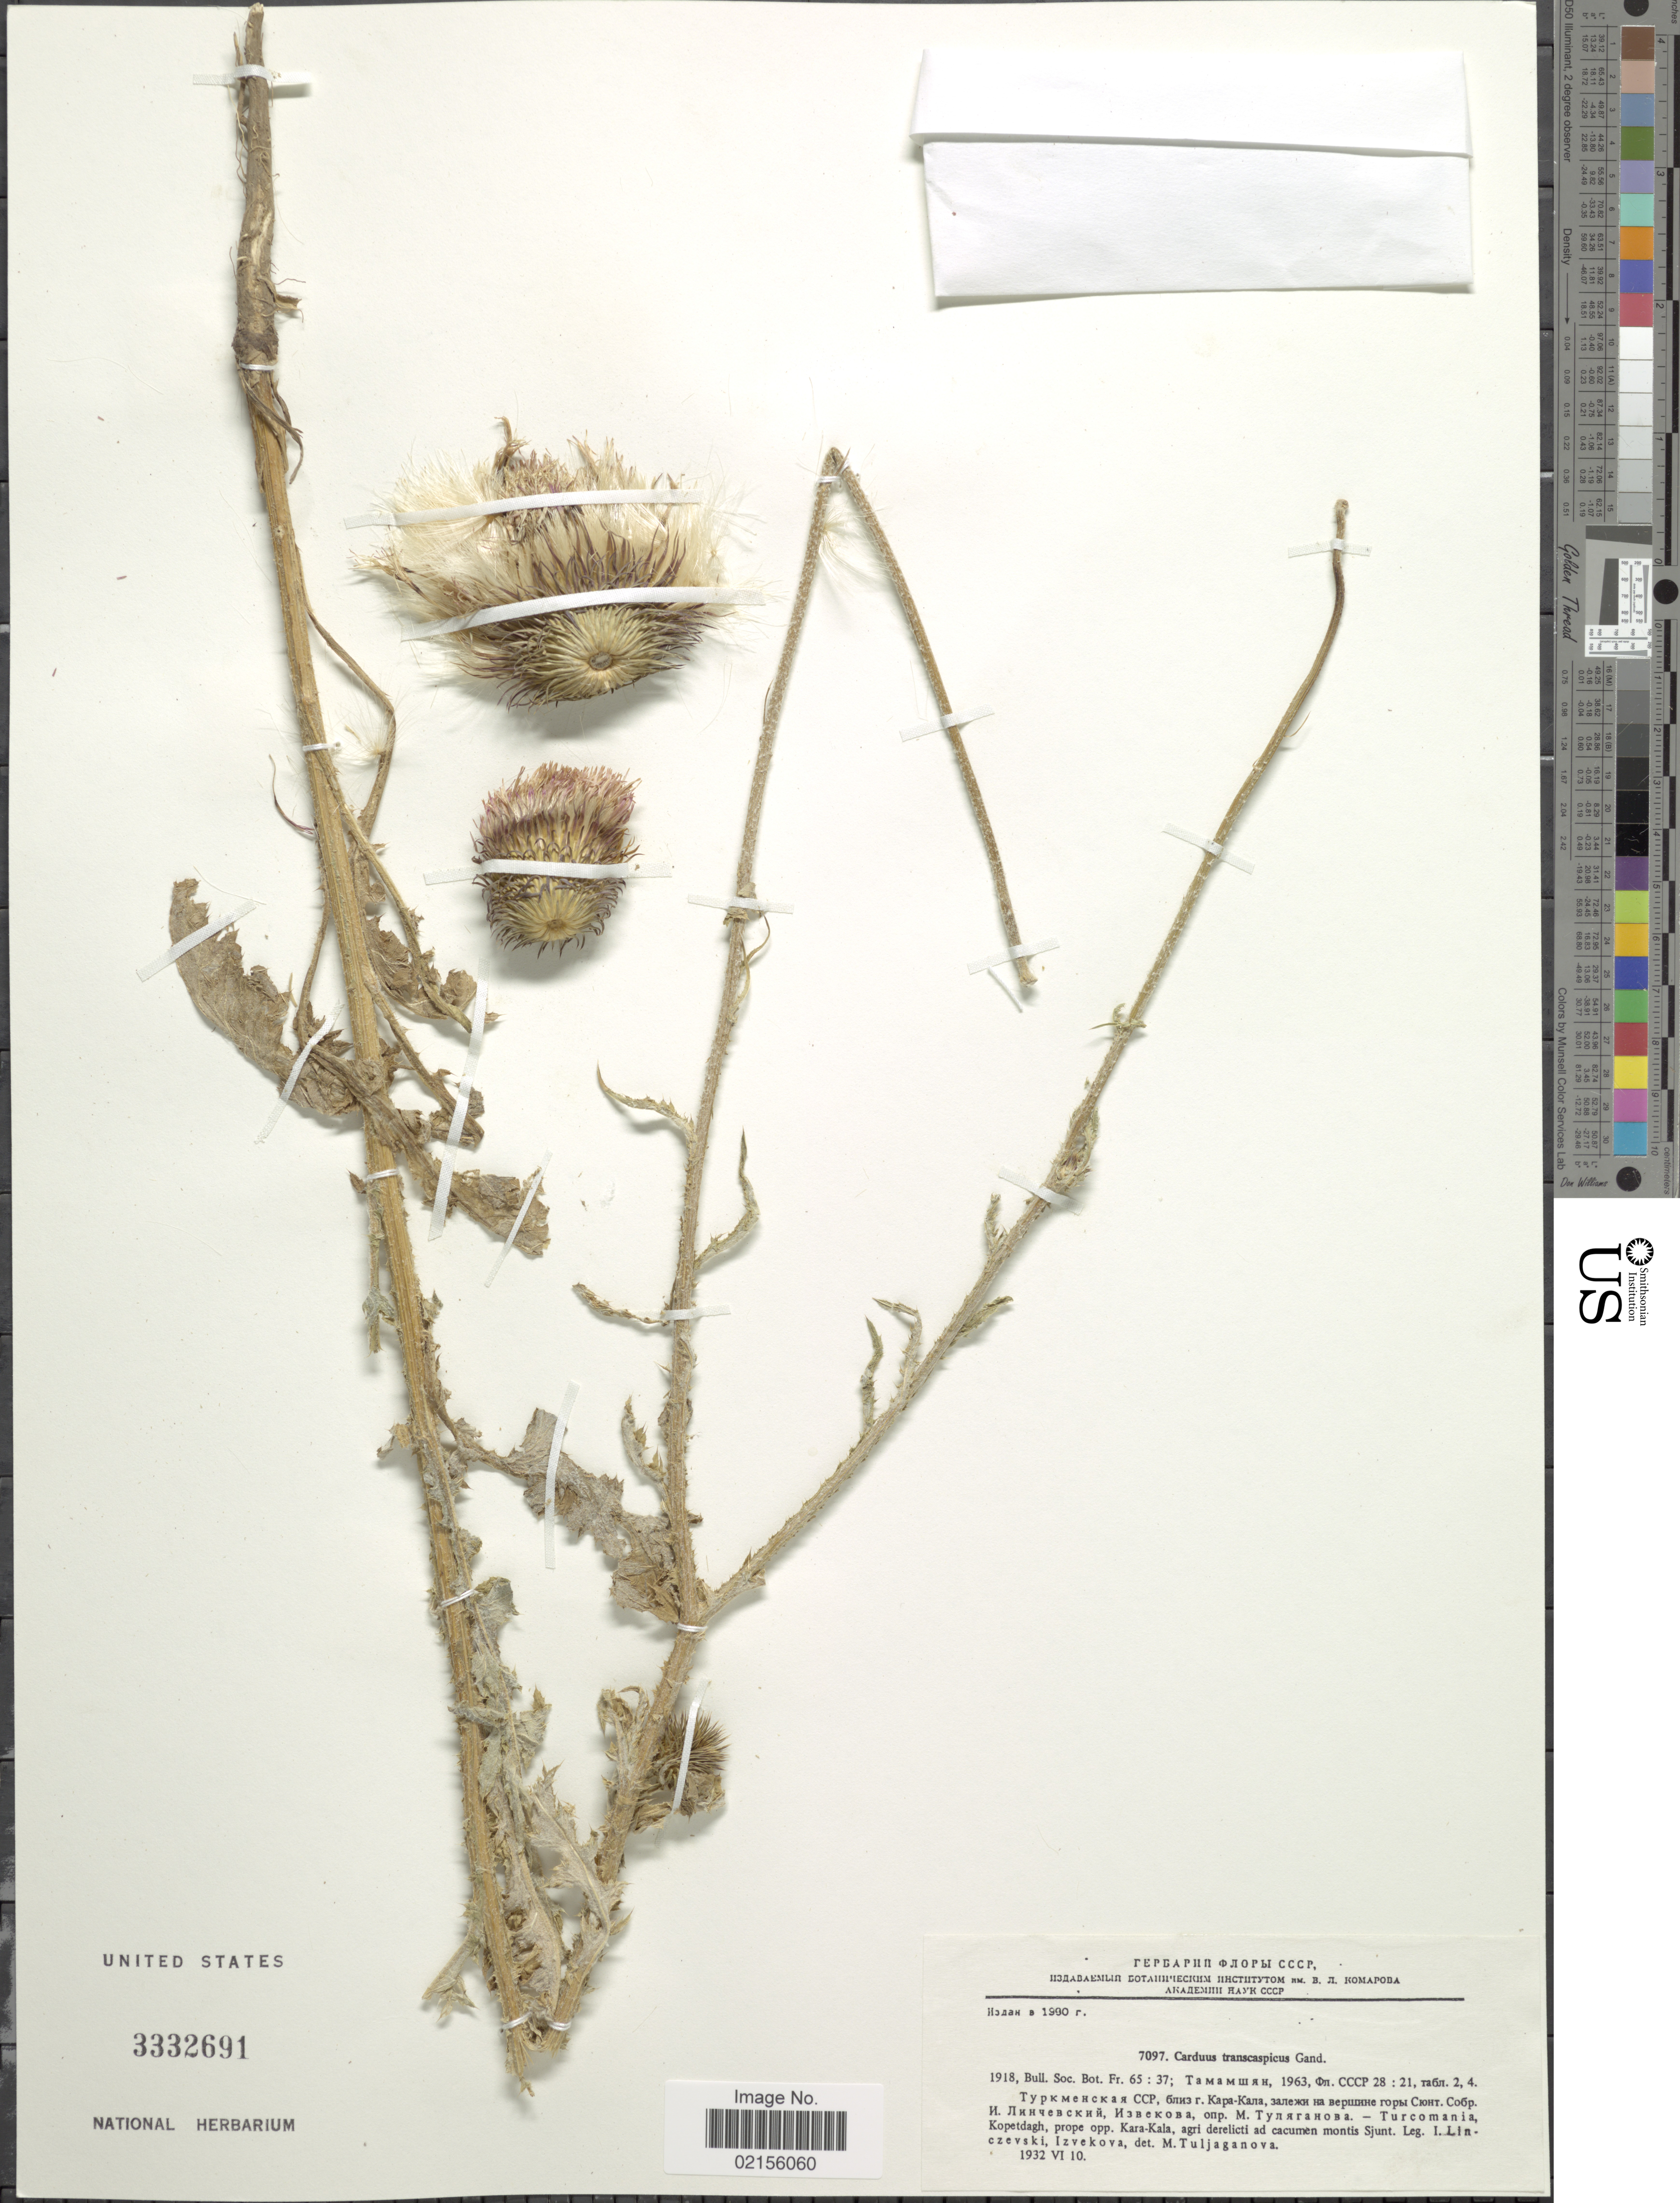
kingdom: Plantae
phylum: Tracheophyta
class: Magnoliopsida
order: Asterales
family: Asteraceae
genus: Carduus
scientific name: Carduus transcaspicus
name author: Gand.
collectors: I. Linczevski & Izvekova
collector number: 1918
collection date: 1932-06-10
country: Russian Federation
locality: Turcomanis, Kopetdagh, prope opp. Kara-Kala, agri derelicti ad cacumen montis Sjunt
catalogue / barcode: US 3332691